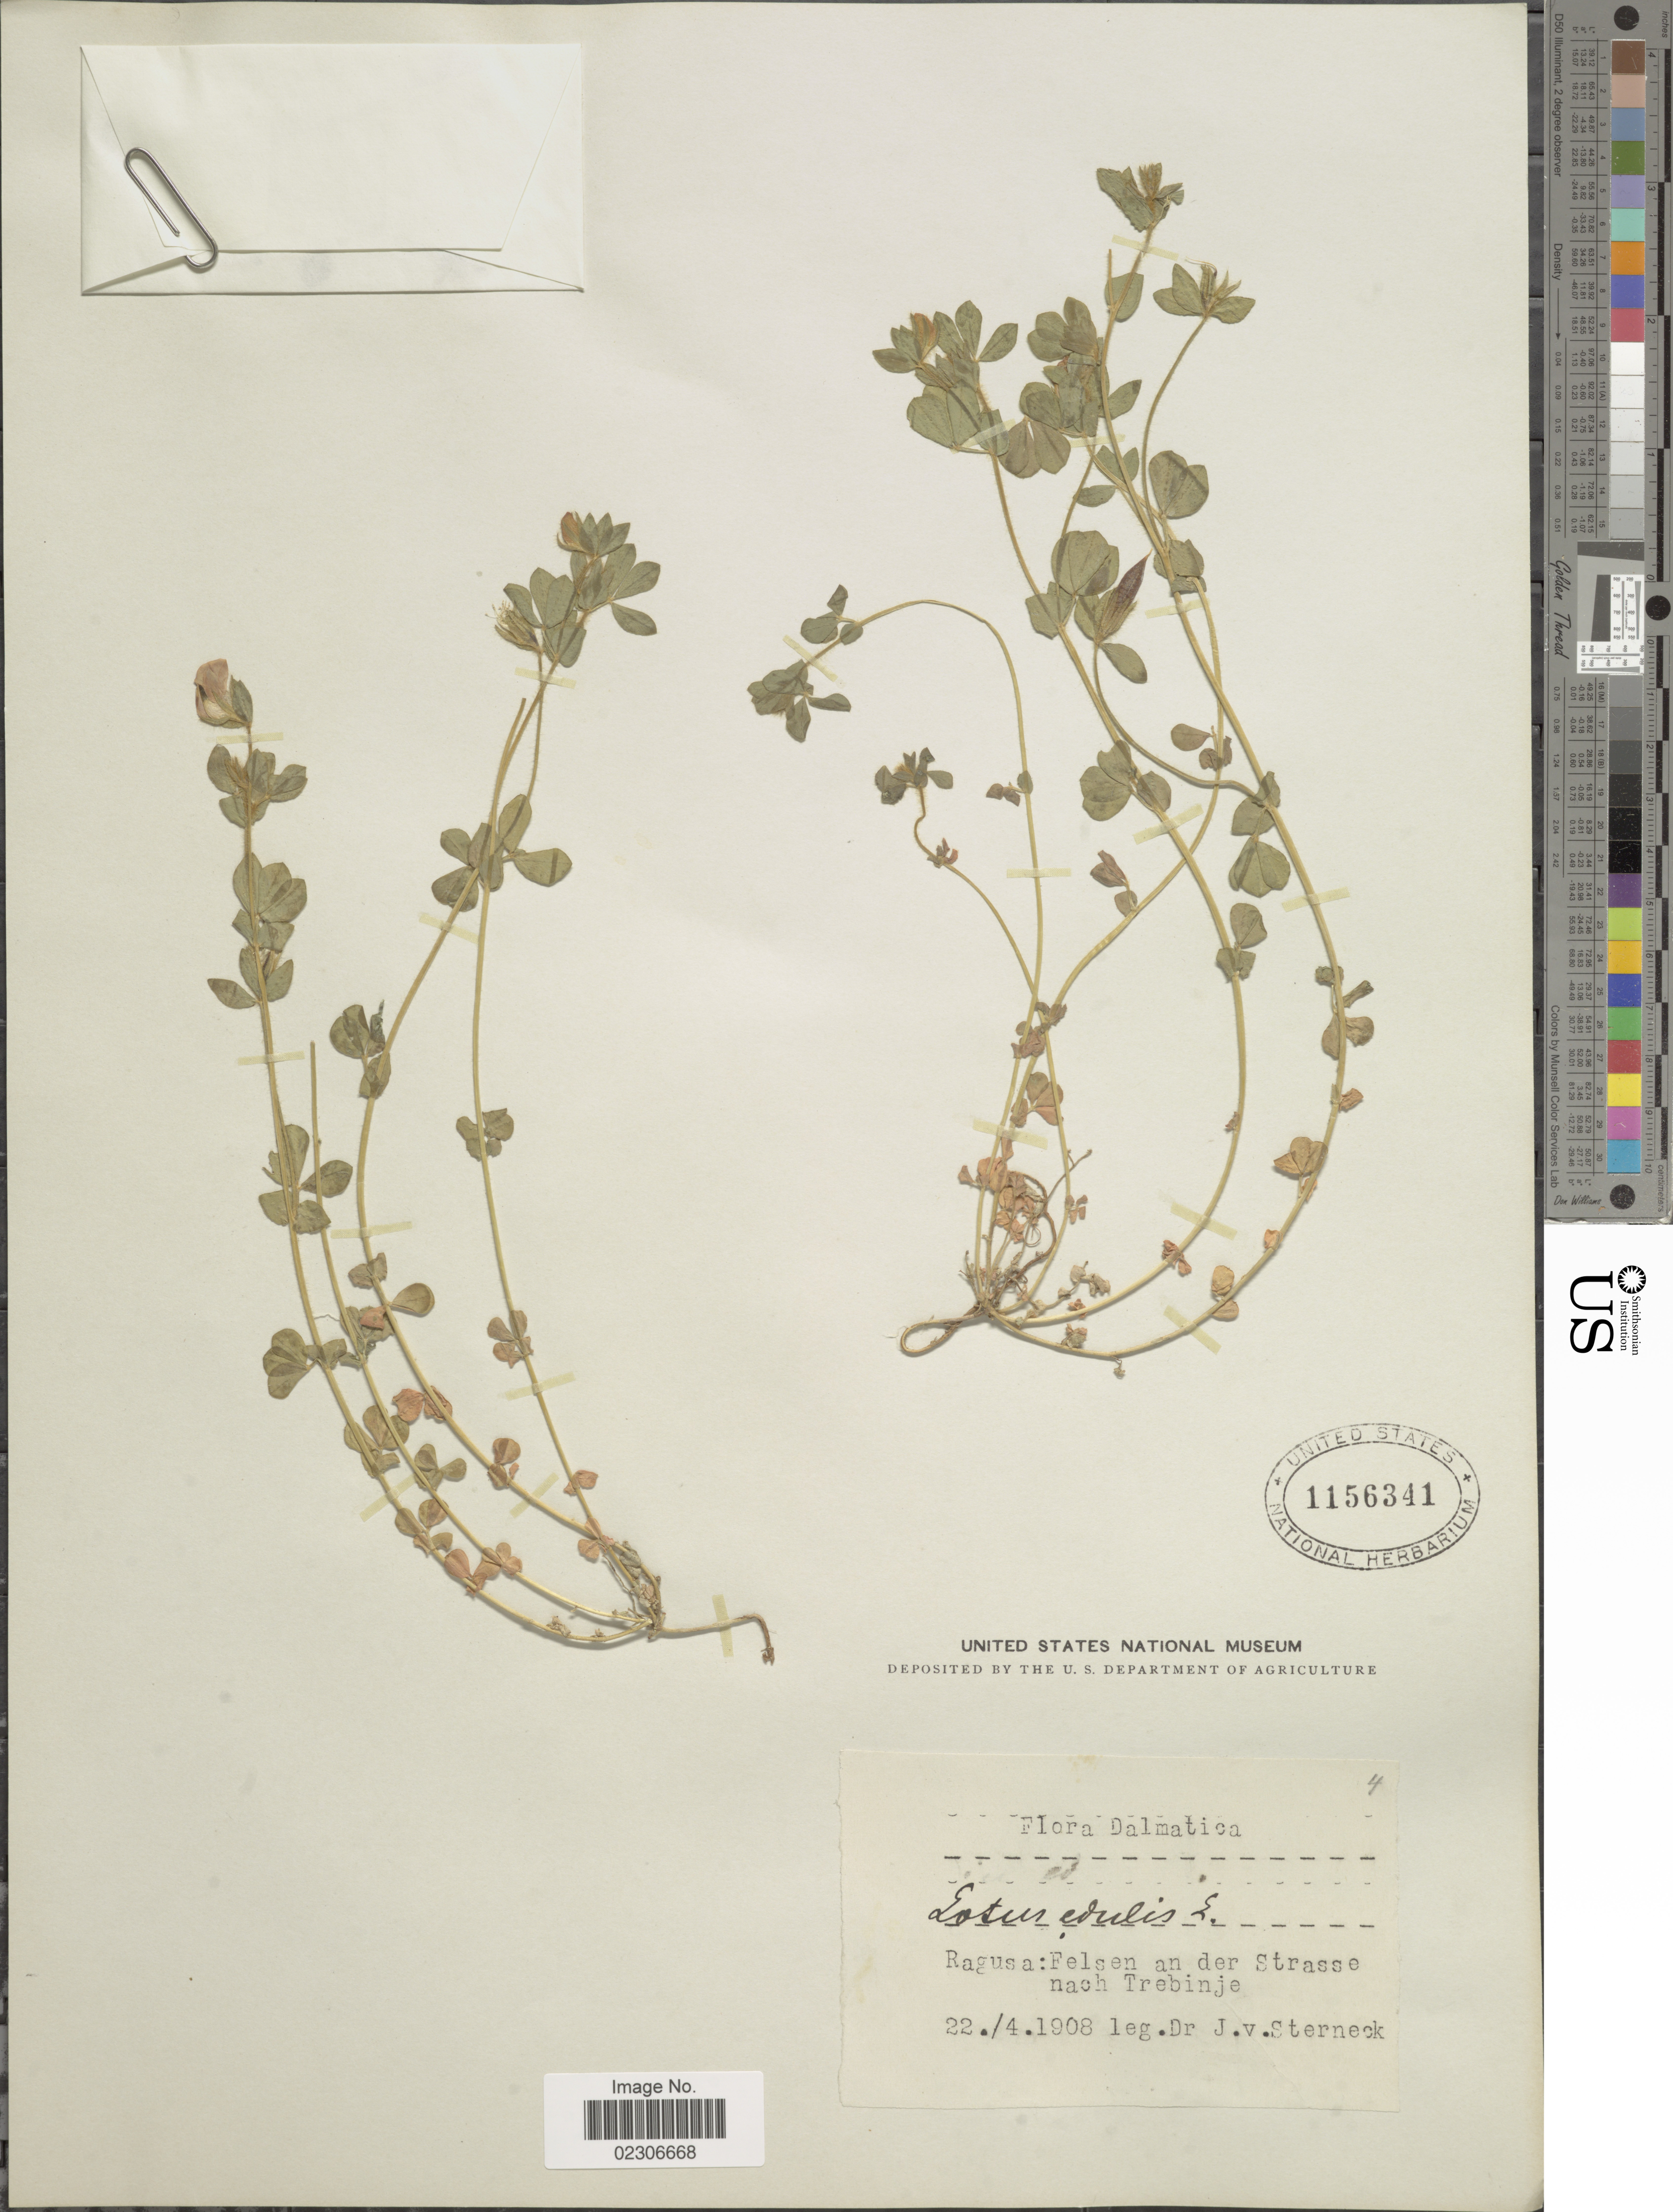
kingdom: Plantae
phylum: Tracheophyta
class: Magnoliopsida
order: Fabales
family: Fabaceae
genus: Lotus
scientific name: Lotus edulis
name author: L.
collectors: J. von Sterneck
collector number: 4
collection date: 1908-04-22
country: Croatia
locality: Dalmatica. Ragusa: Felsen an der Strasse nach Trebinje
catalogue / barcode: US 1156341